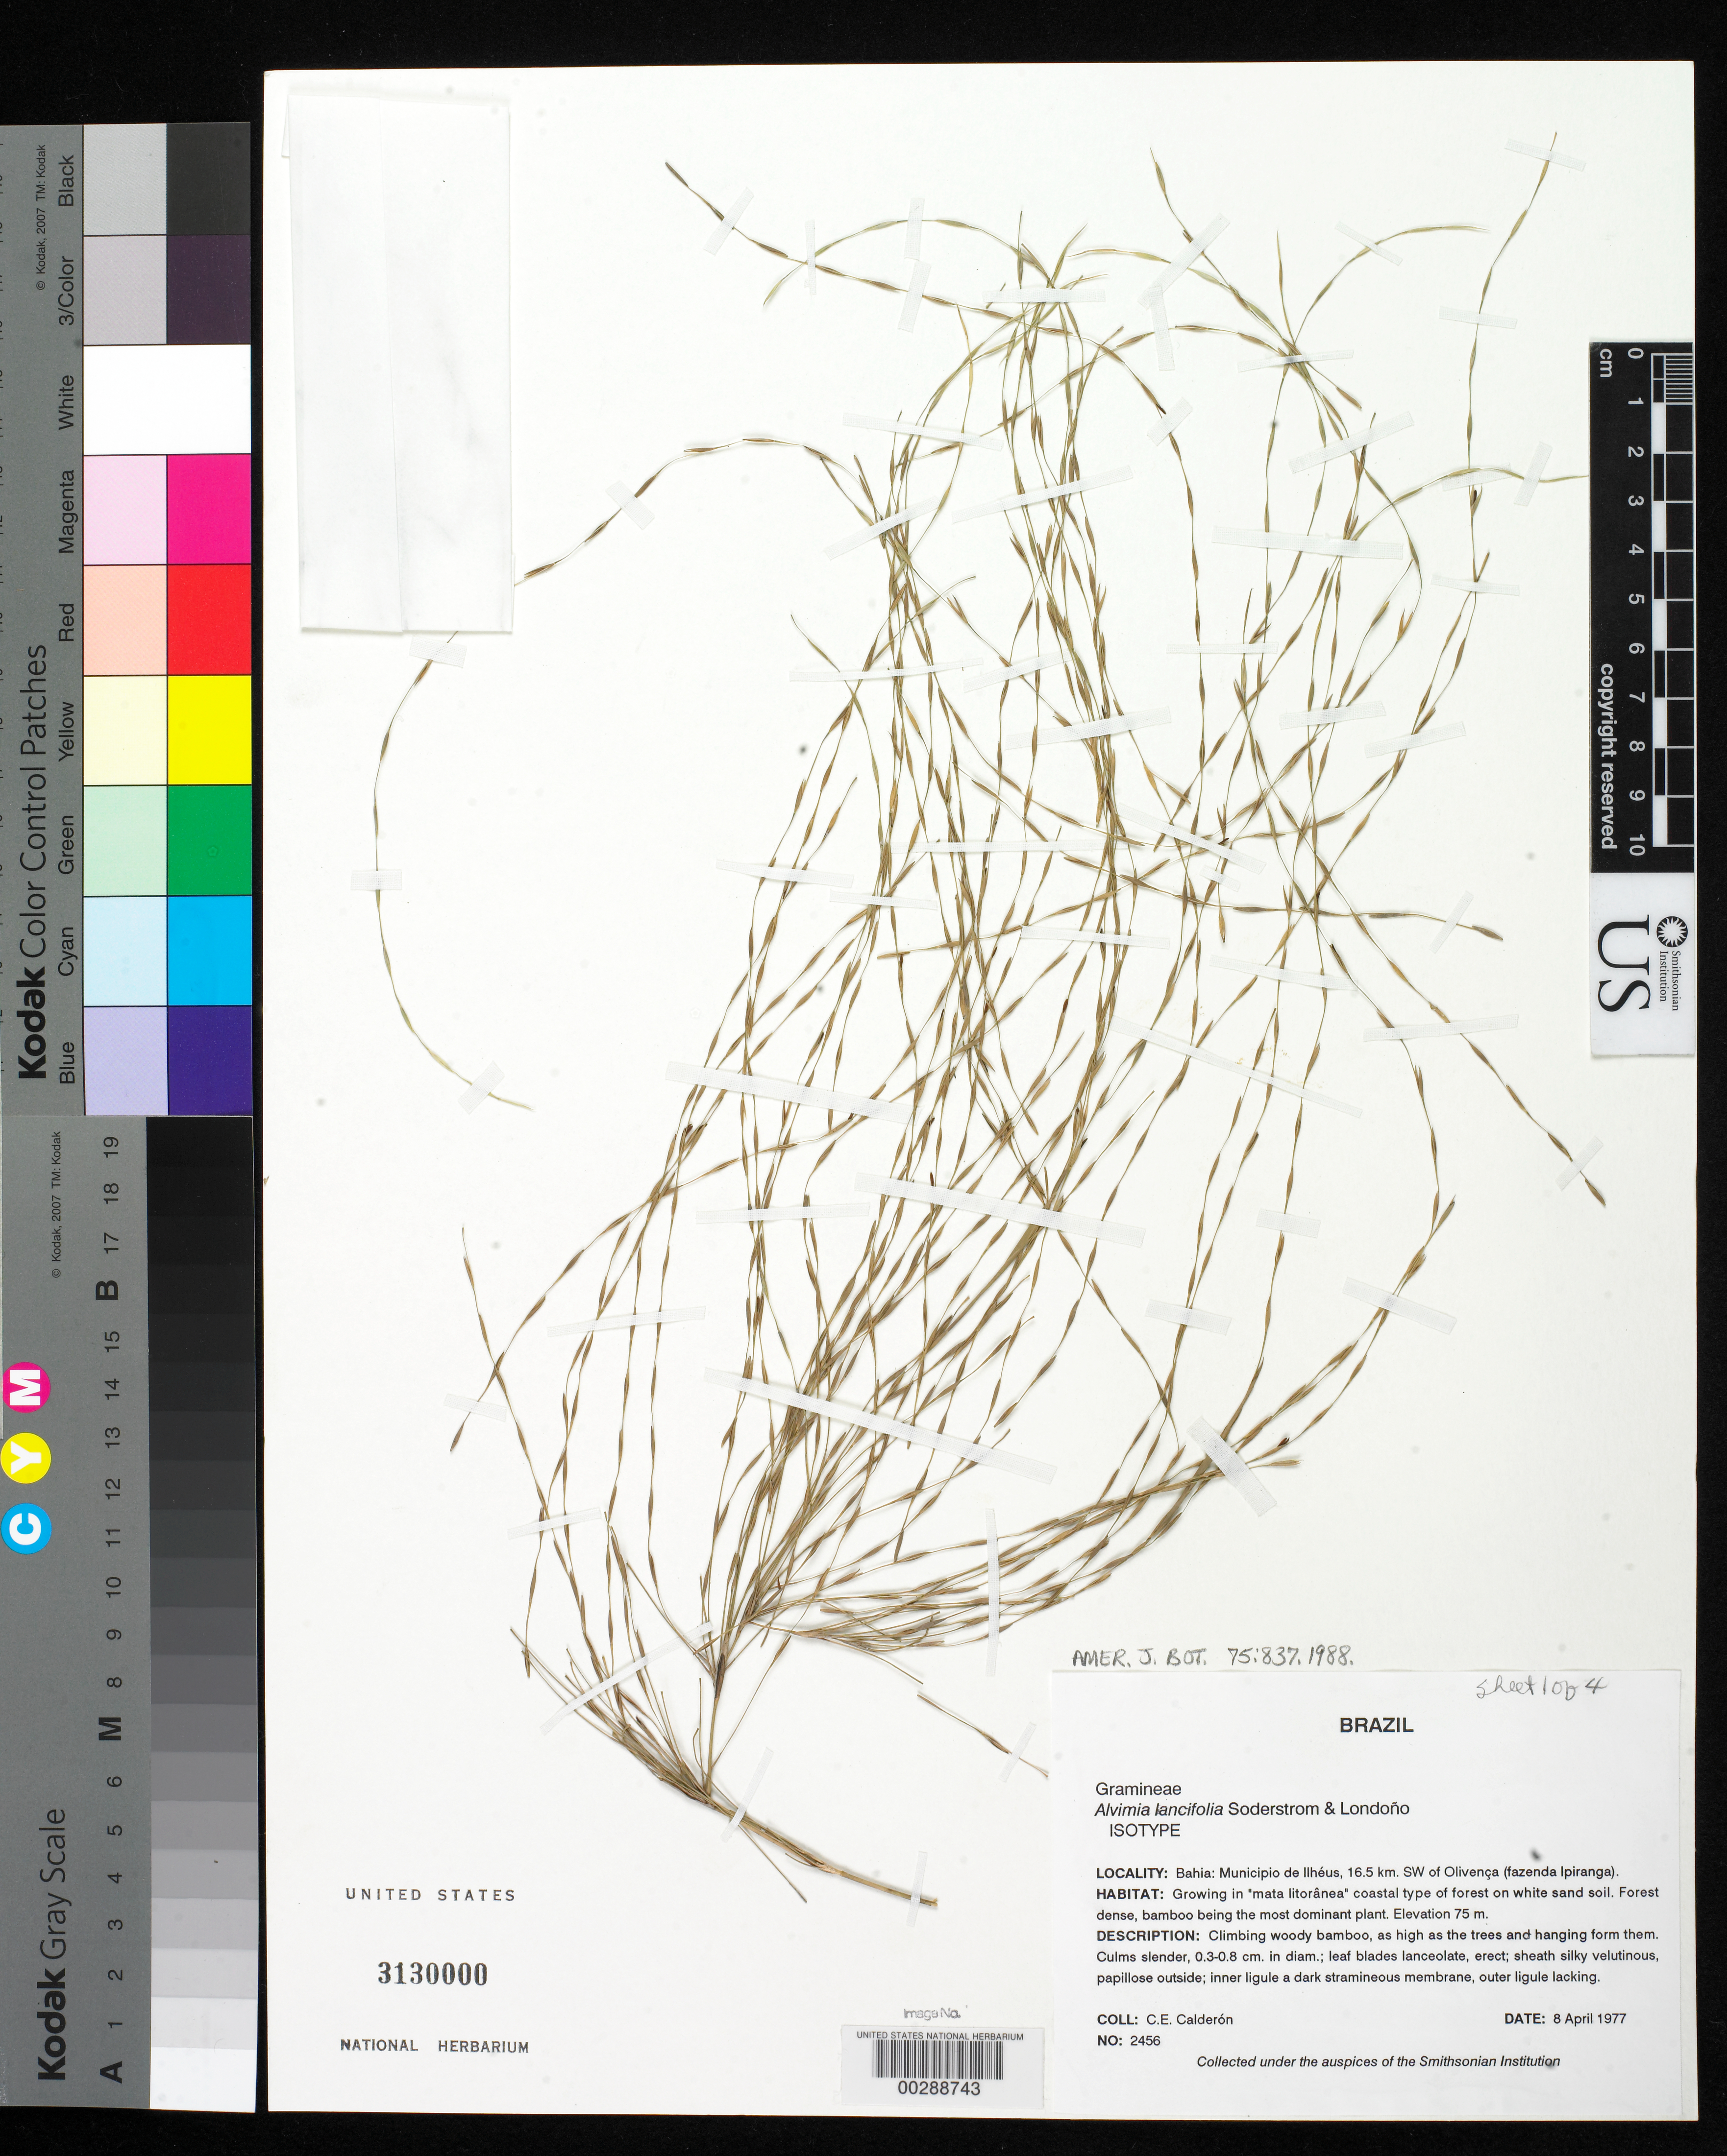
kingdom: Plantae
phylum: Tracheophyta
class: Liliopsida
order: Poales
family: Poaceae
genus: Alvimia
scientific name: Alvimia lancifolia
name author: Soderstr. & Londoño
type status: Isotype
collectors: C. E. Calderón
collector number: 2456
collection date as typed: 08 Apr 1977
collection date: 1977-04-08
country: Brazil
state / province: Bahia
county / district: Ilhéus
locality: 16.5 km SW of Olivenca, Fazenda Ipiranga.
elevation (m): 100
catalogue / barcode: US 3130000